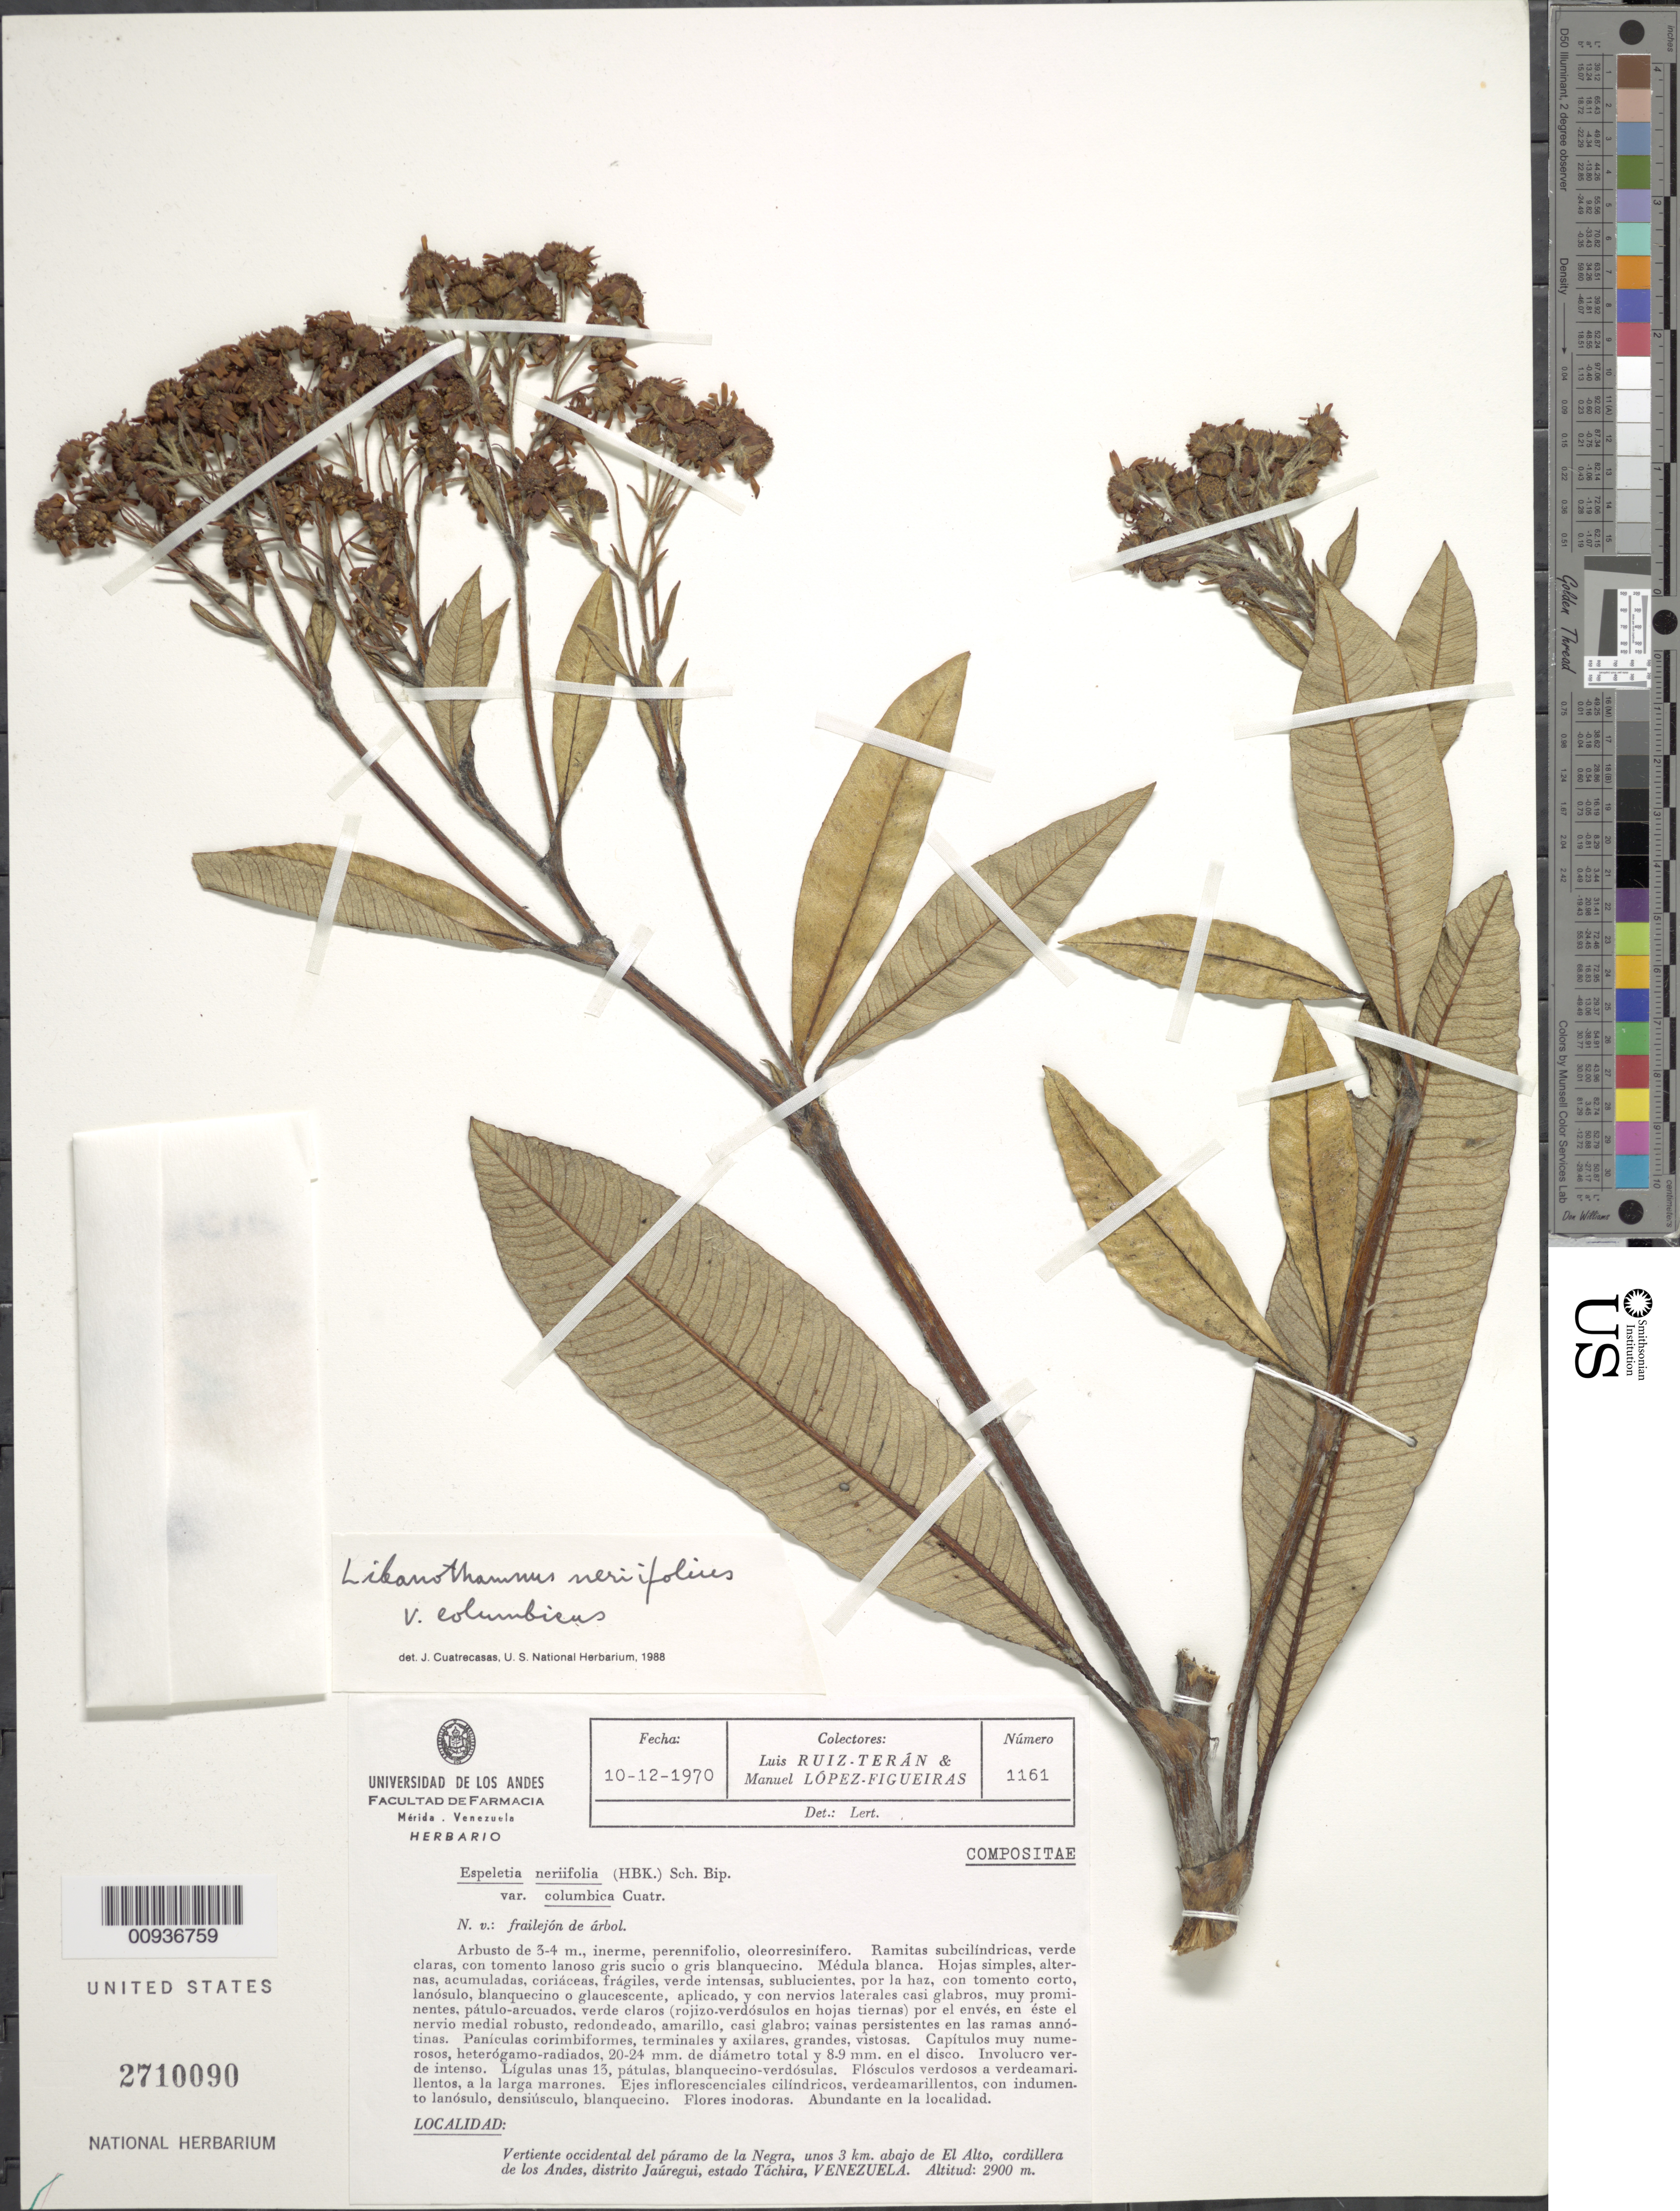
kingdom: Plantae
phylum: Tracheophyta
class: Magnoliopsida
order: Asterales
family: Asteraceae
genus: Libanothamnus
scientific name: Libanothamnus neriifolius var. columbicus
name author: (Cuatrec.) Cuatrec.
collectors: L. E. Ruíz-Terán & M. López Figueiras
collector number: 1161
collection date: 1970-12-10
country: Venezuela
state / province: Táchira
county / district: Jaúregui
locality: Páramo de La Negra. Vertiente occidental del páramo de LaNegra, unos 3 km debajo de El Alto, cordillera de los Andes.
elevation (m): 2900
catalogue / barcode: US 2710090